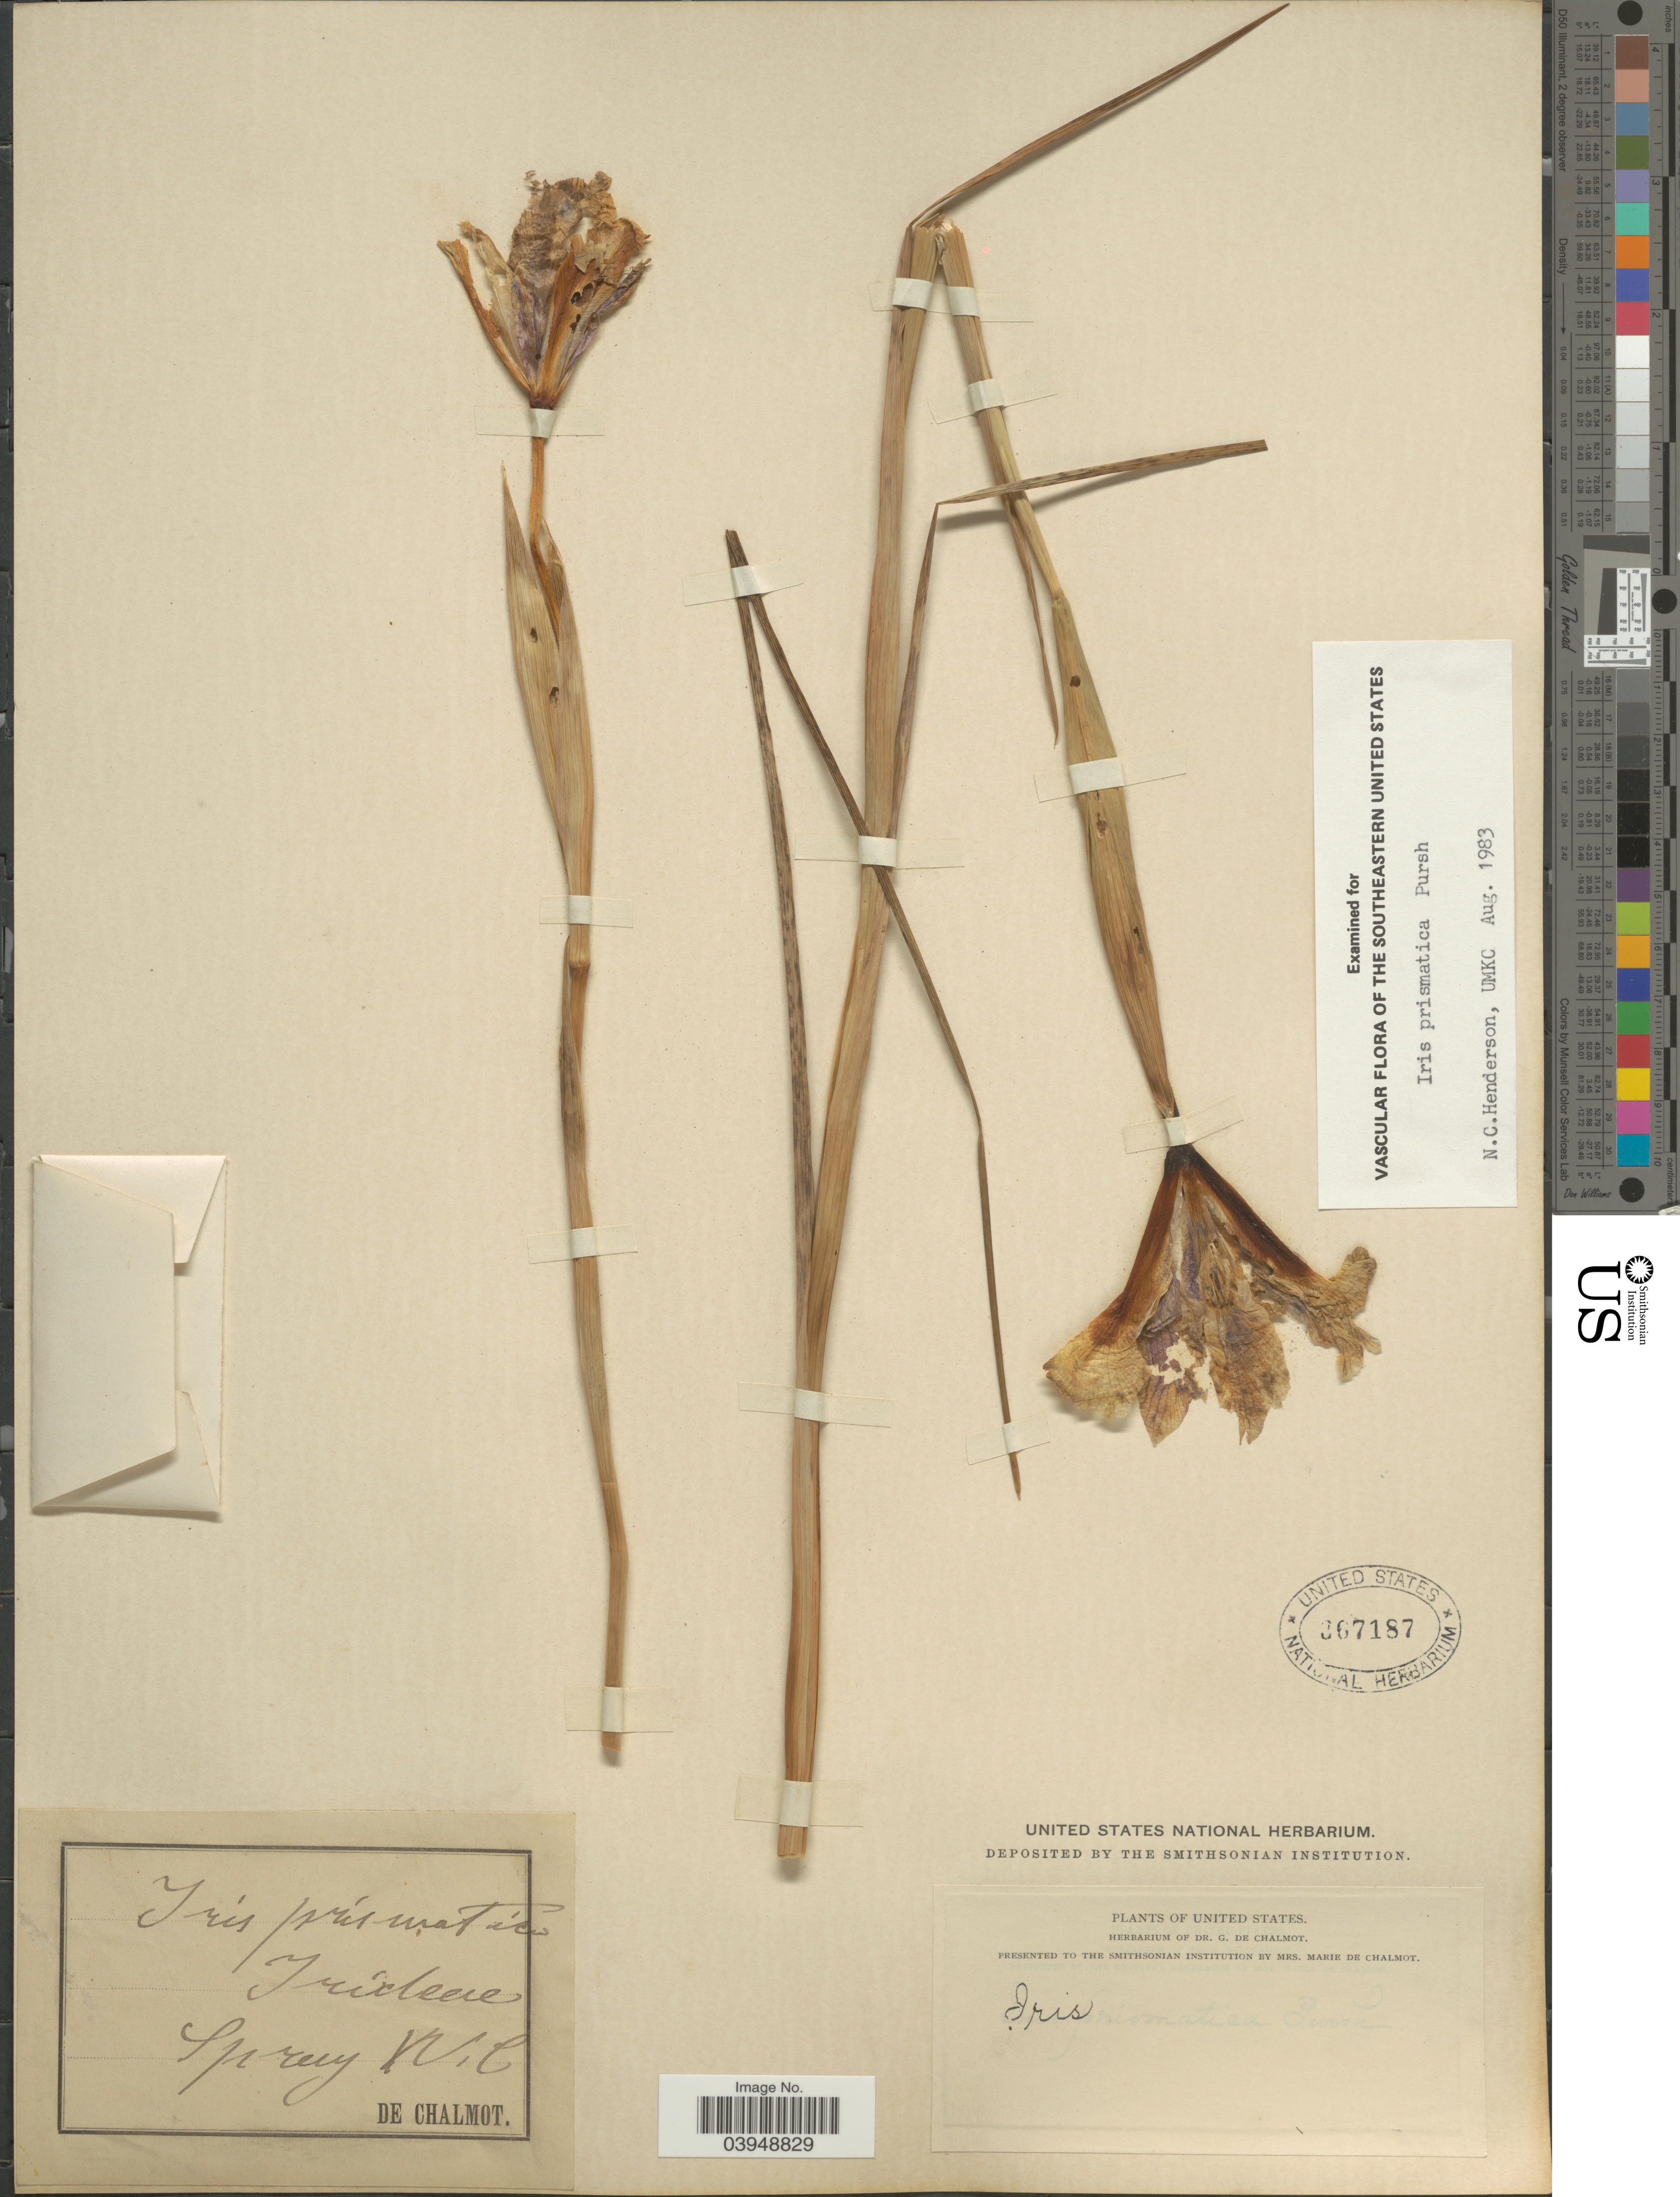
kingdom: Plantae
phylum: Tracheophyta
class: Liliopsida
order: Asparagales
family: Iridaceae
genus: Iris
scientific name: Iris prismatica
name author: Pursh ex Ker Gawl.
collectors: G. de Chalmot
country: United States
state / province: North Carolina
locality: Spray.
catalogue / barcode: US 367187